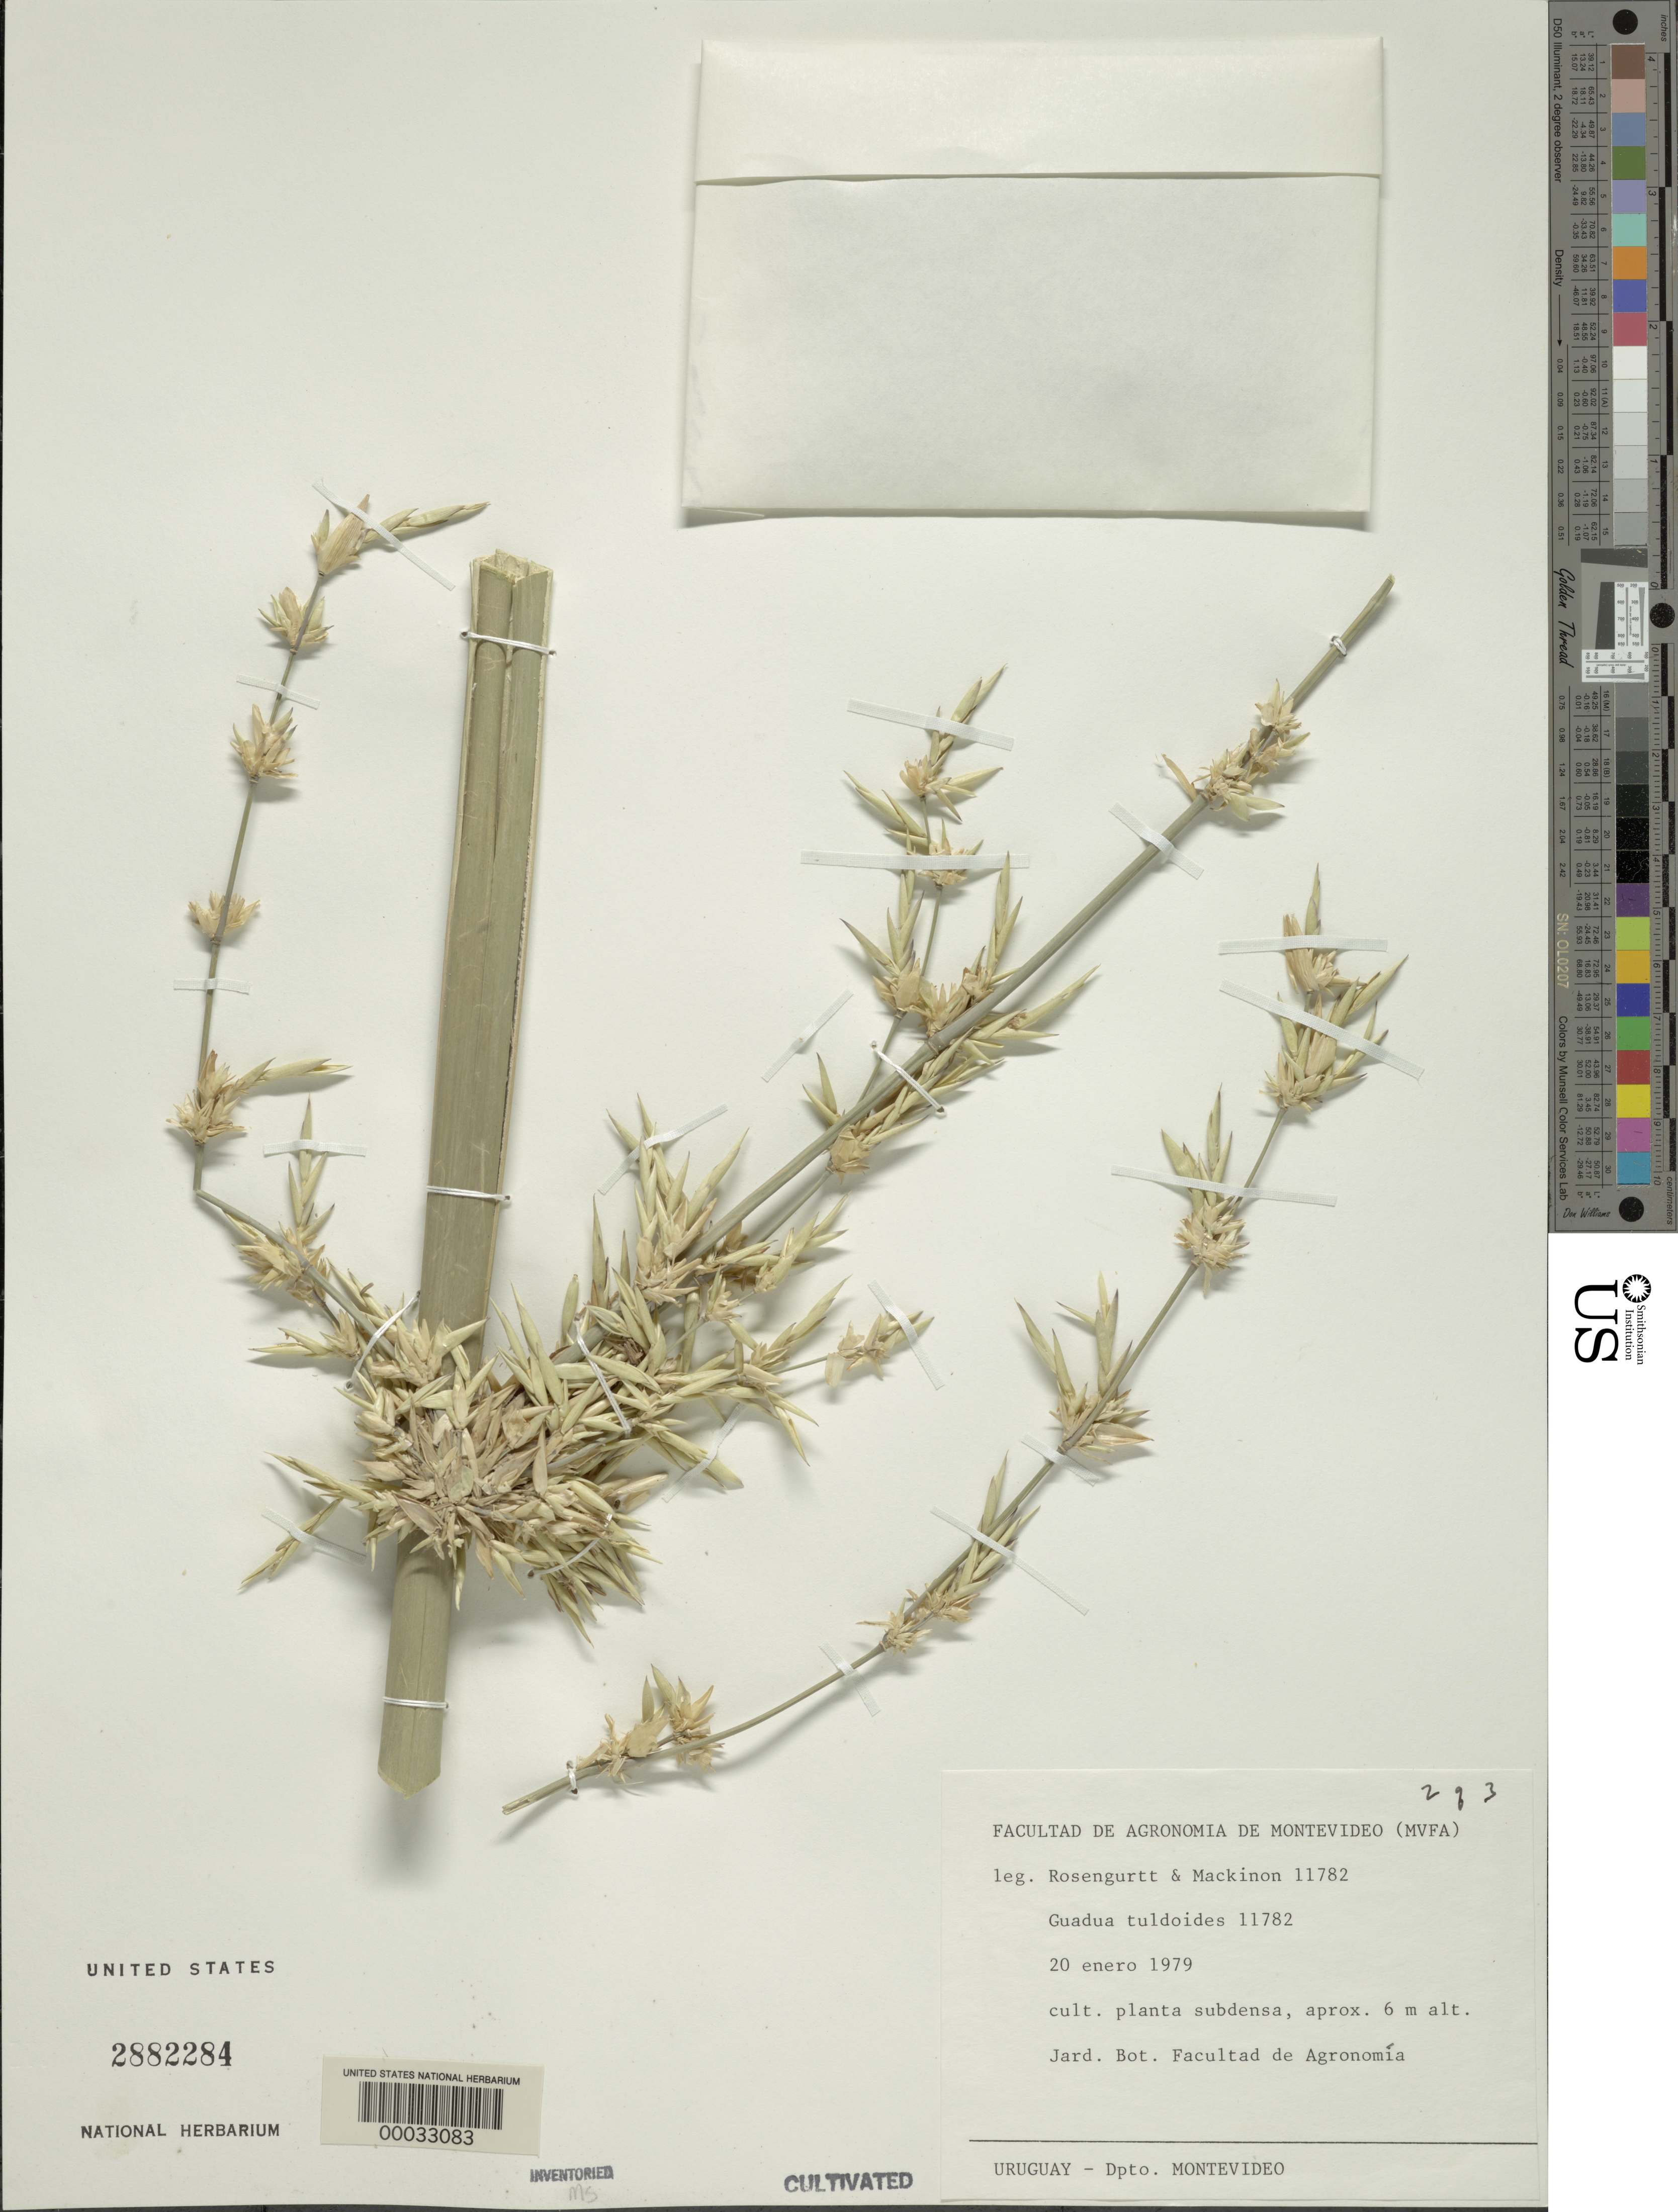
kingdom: Plantae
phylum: Tracheophyta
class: Liliopsida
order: Poales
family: Poaceae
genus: Bambusa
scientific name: Bambusa tuldoides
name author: Munro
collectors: B. Rosengurtt & -. Mackinon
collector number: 11782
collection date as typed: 20 Jan 1979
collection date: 1979-01-20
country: Uruguay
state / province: Montevideo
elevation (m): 6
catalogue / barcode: US 2882284